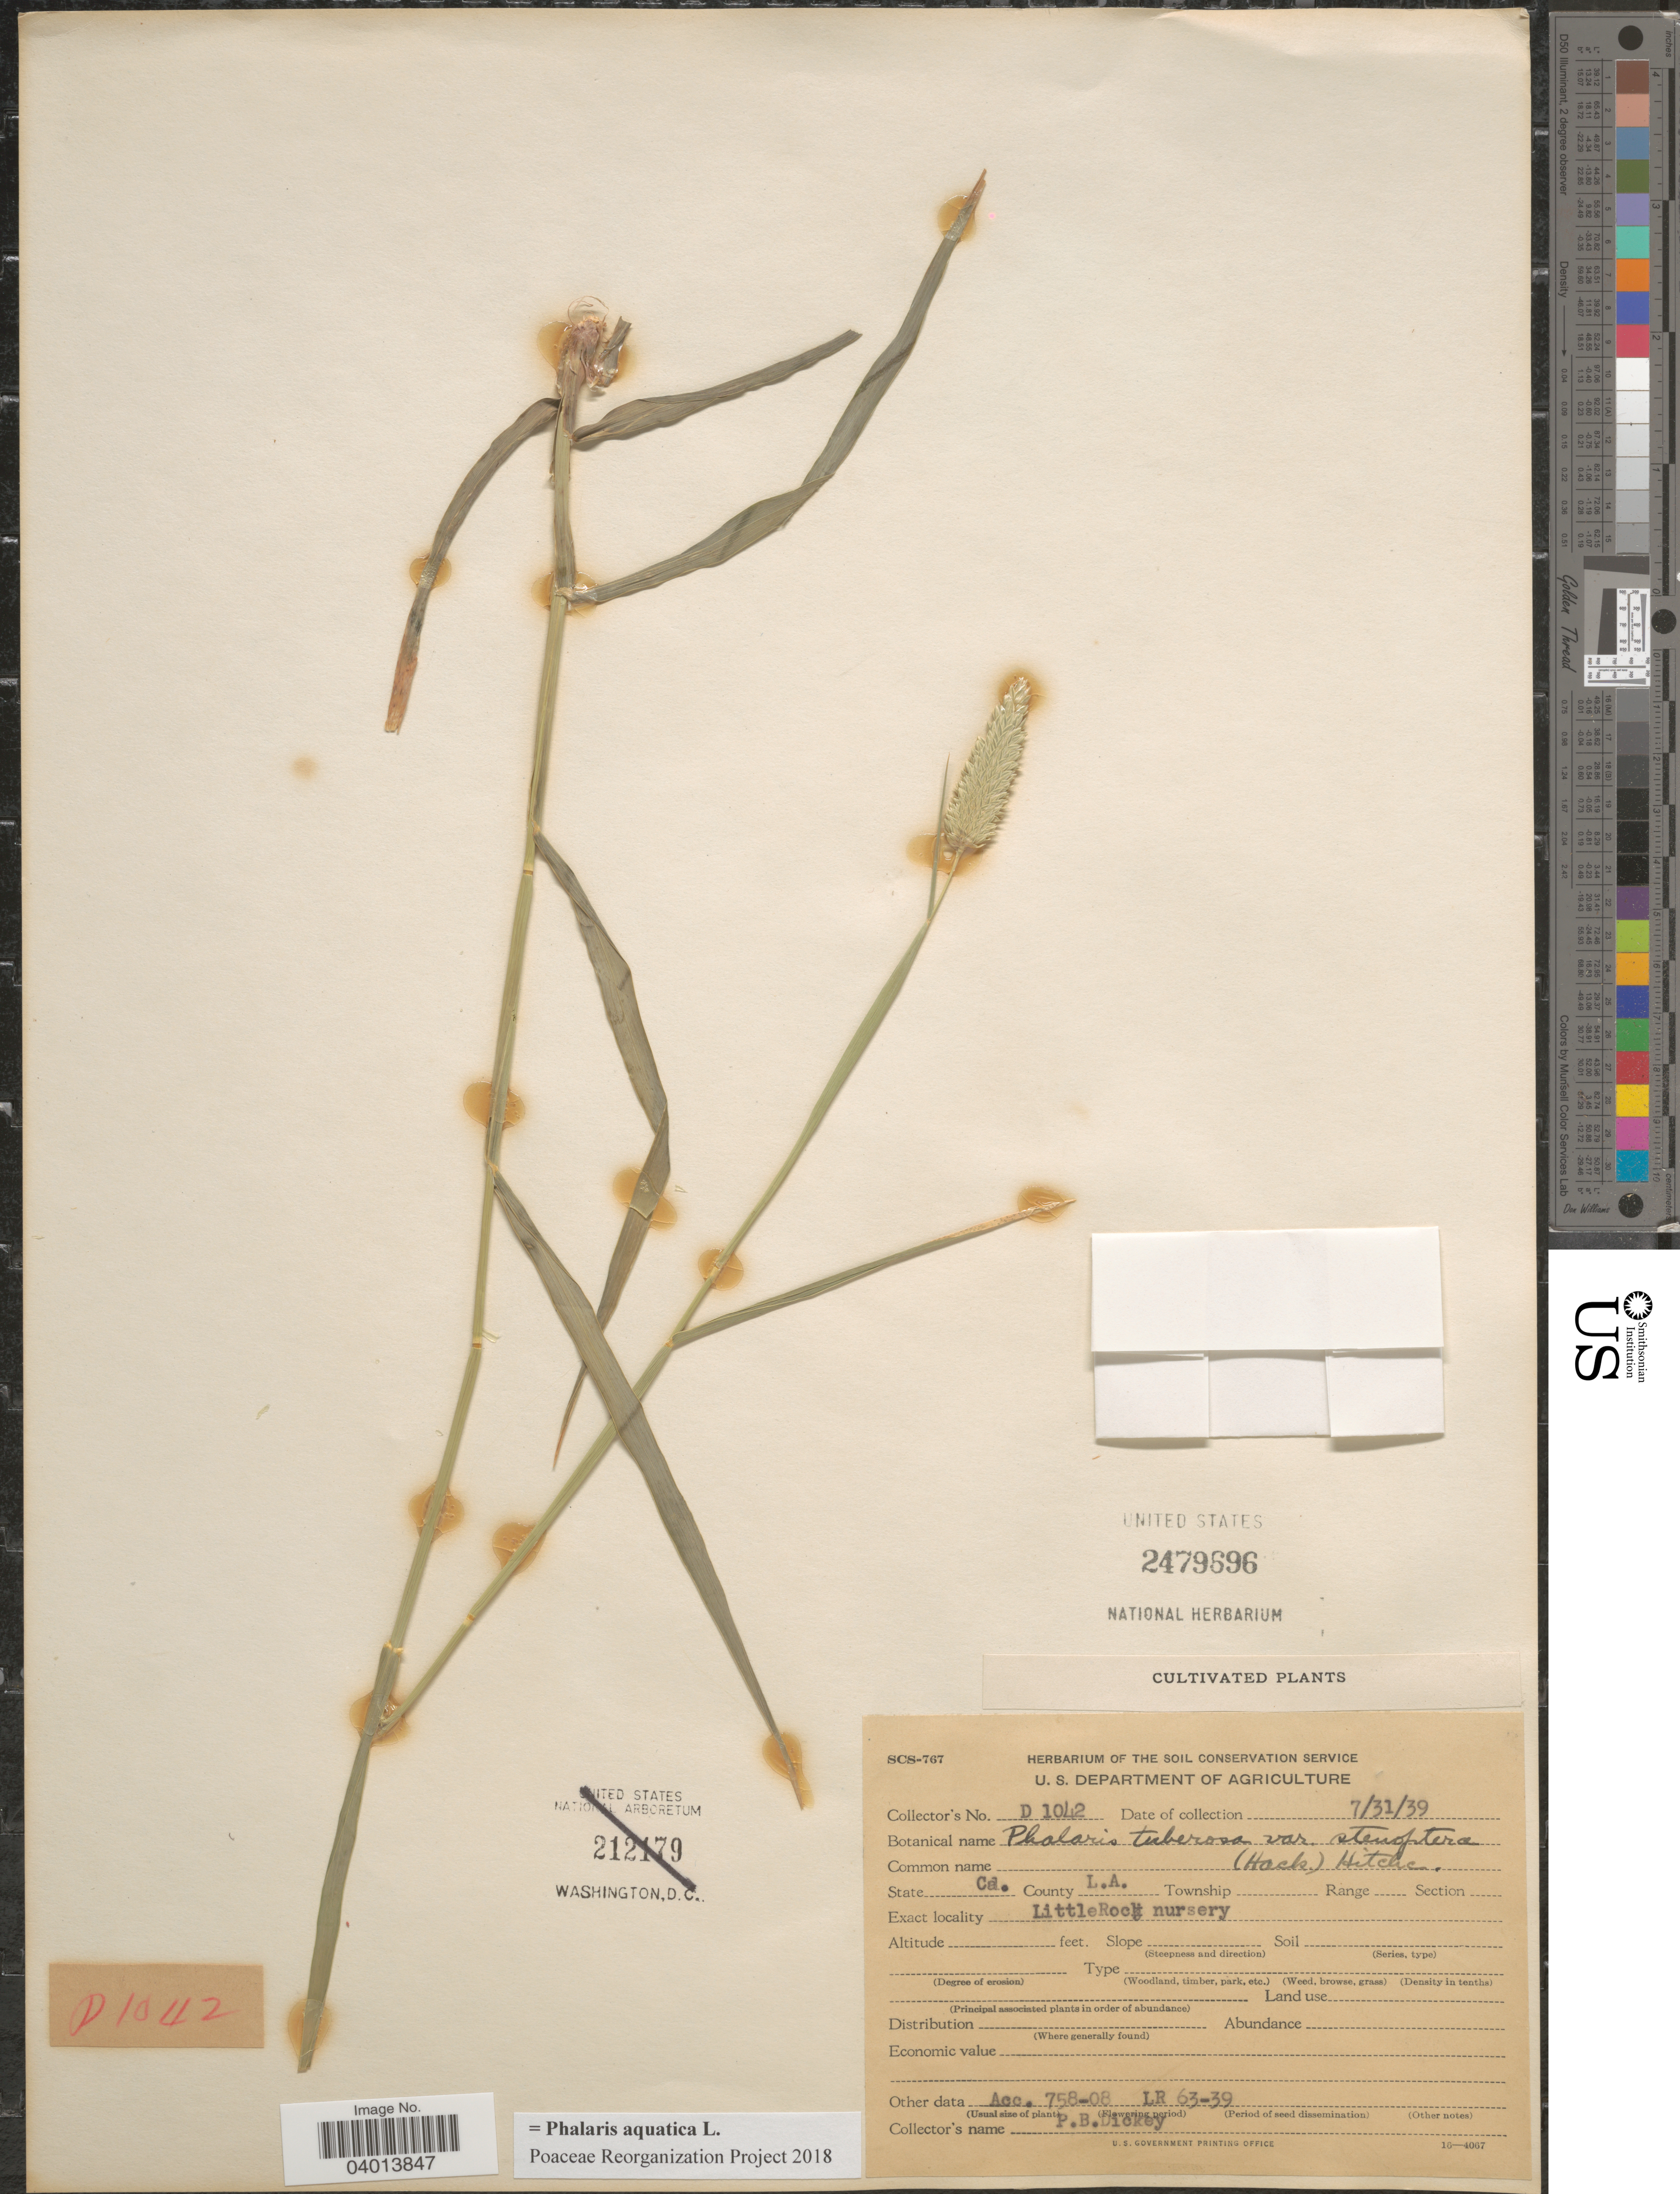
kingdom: Plantae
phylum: Tracheophyta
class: Liliopsida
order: Poales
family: Poaceae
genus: Phalaris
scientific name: Phalaris aquatica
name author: L.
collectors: P. Dickey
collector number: D1042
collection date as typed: Transcribed d/m/y: 31/7/39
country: United States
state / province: California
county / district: Los Angeles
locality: County L.A. LittleRock nursery.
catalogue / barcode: US 2479696